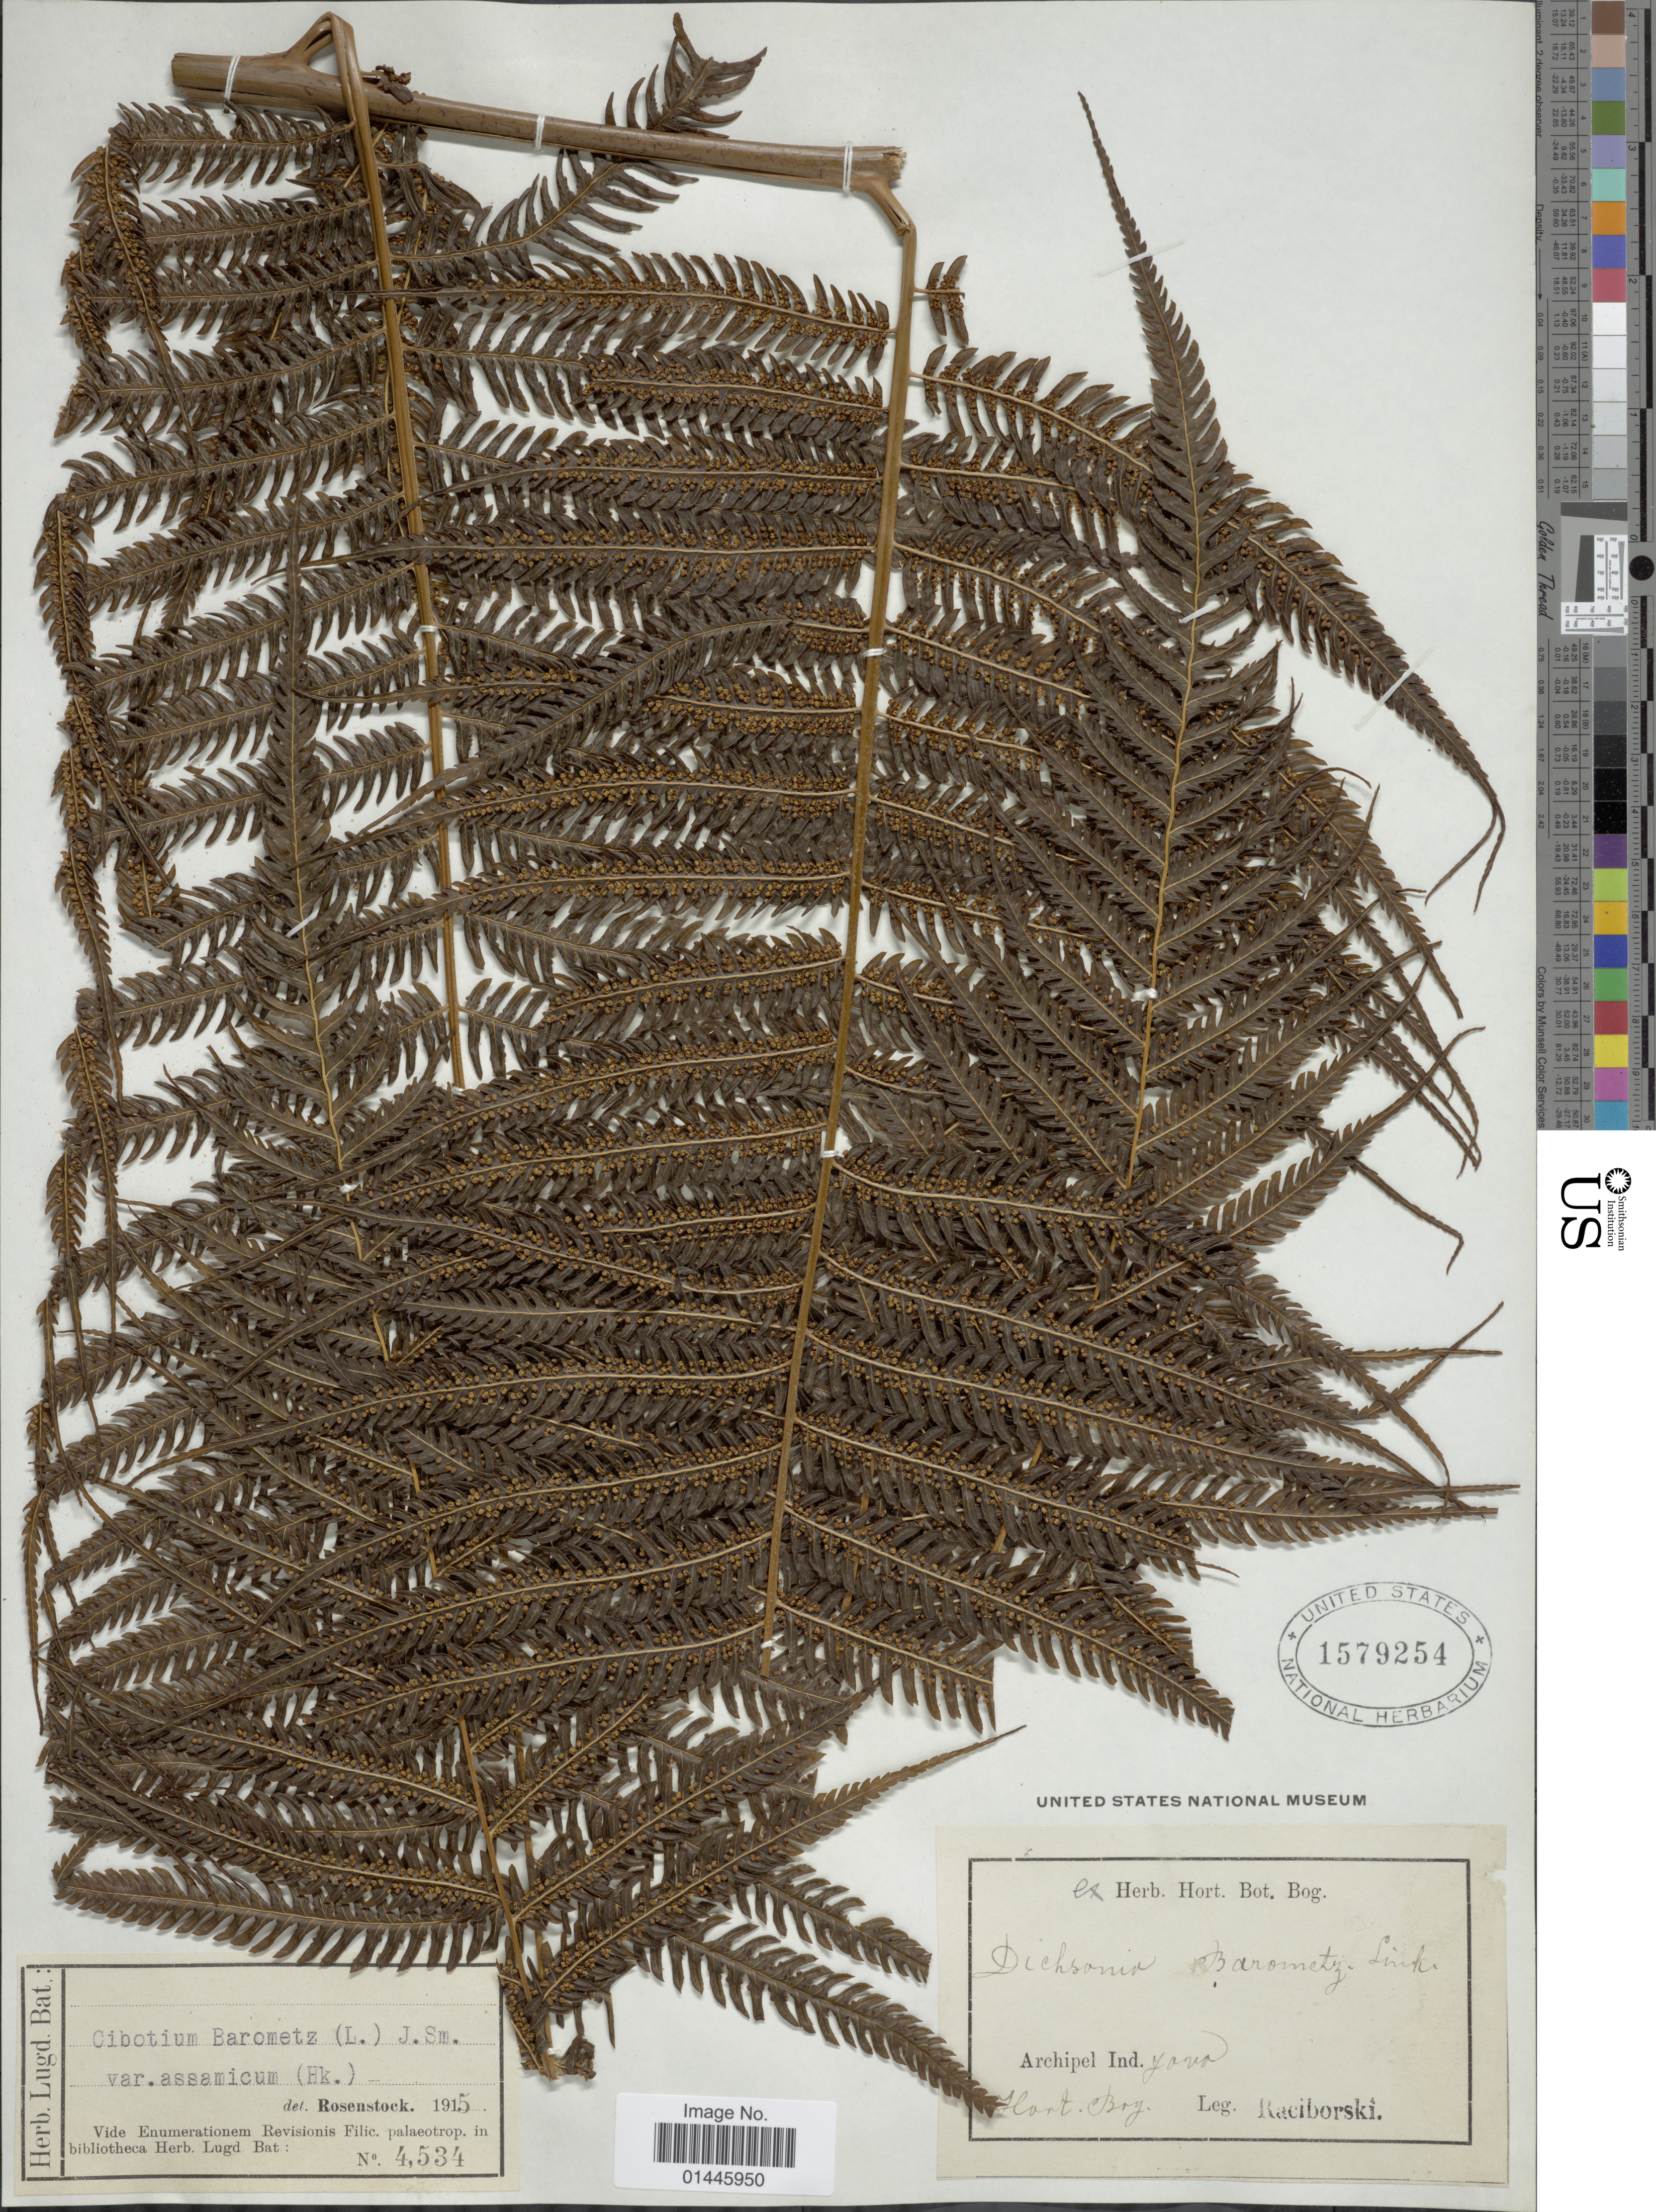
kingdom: Plantae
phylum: Tracheophyta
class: Polypodiopsida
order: Cyatheales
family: Cibotiaceae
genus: Cibotium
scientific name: Cibotium barometz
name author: (L.) J. Sm.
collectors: Raciborski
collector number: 4534?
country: Indonesia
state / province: Java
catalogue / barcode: US 1579254